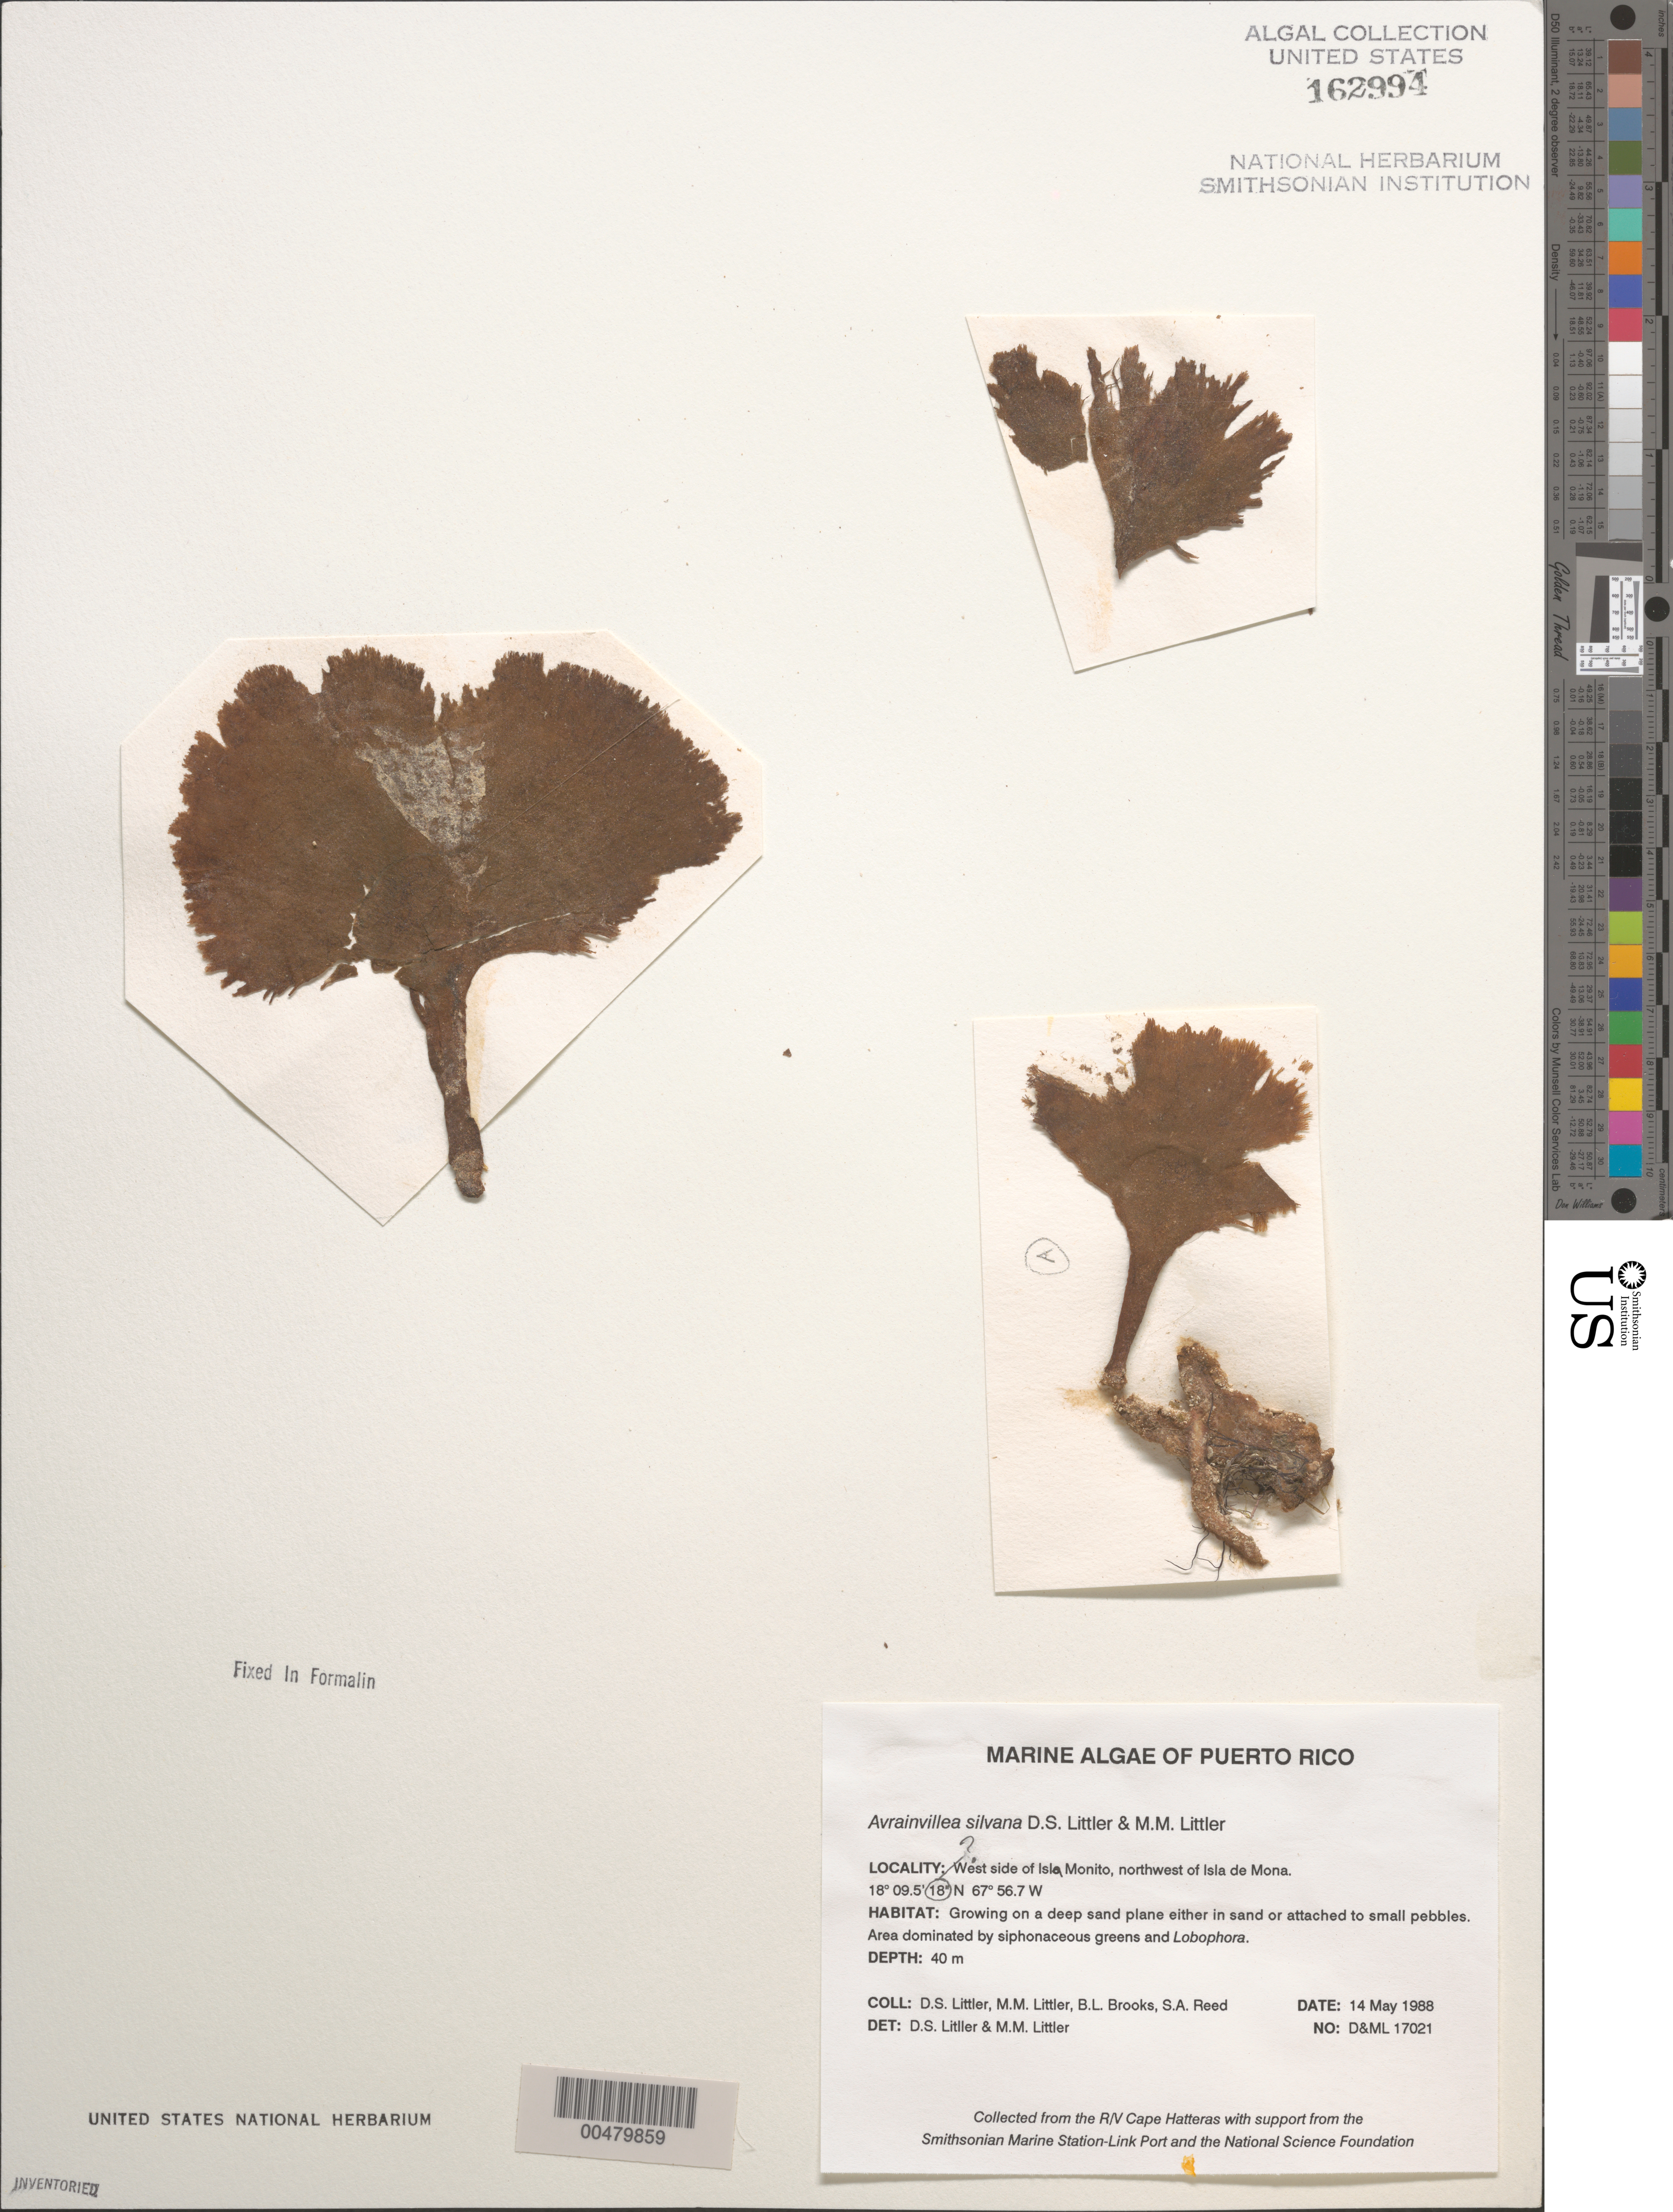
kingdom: Plantae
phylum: Chlorophyta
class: Ulvophyceae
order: Bryopsidales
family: Dichotomosiphonaceae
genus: Avrainvillea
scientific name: Avrainvillea silvana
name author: D.S. Littler & Littler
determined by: Littler, D. S.; Littler, M. M.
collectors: D. S. Littler, M. M. Littler, B. Brooks & S. Reed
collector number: D&ML 17021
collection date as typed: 14 May 1988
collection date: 1988-05-14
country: Puerto Rico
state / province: Mayaguez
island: Isla de Mona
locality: Isla Monito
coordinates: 18 09.30' N, 67 56.70' W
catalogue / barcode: US 162994